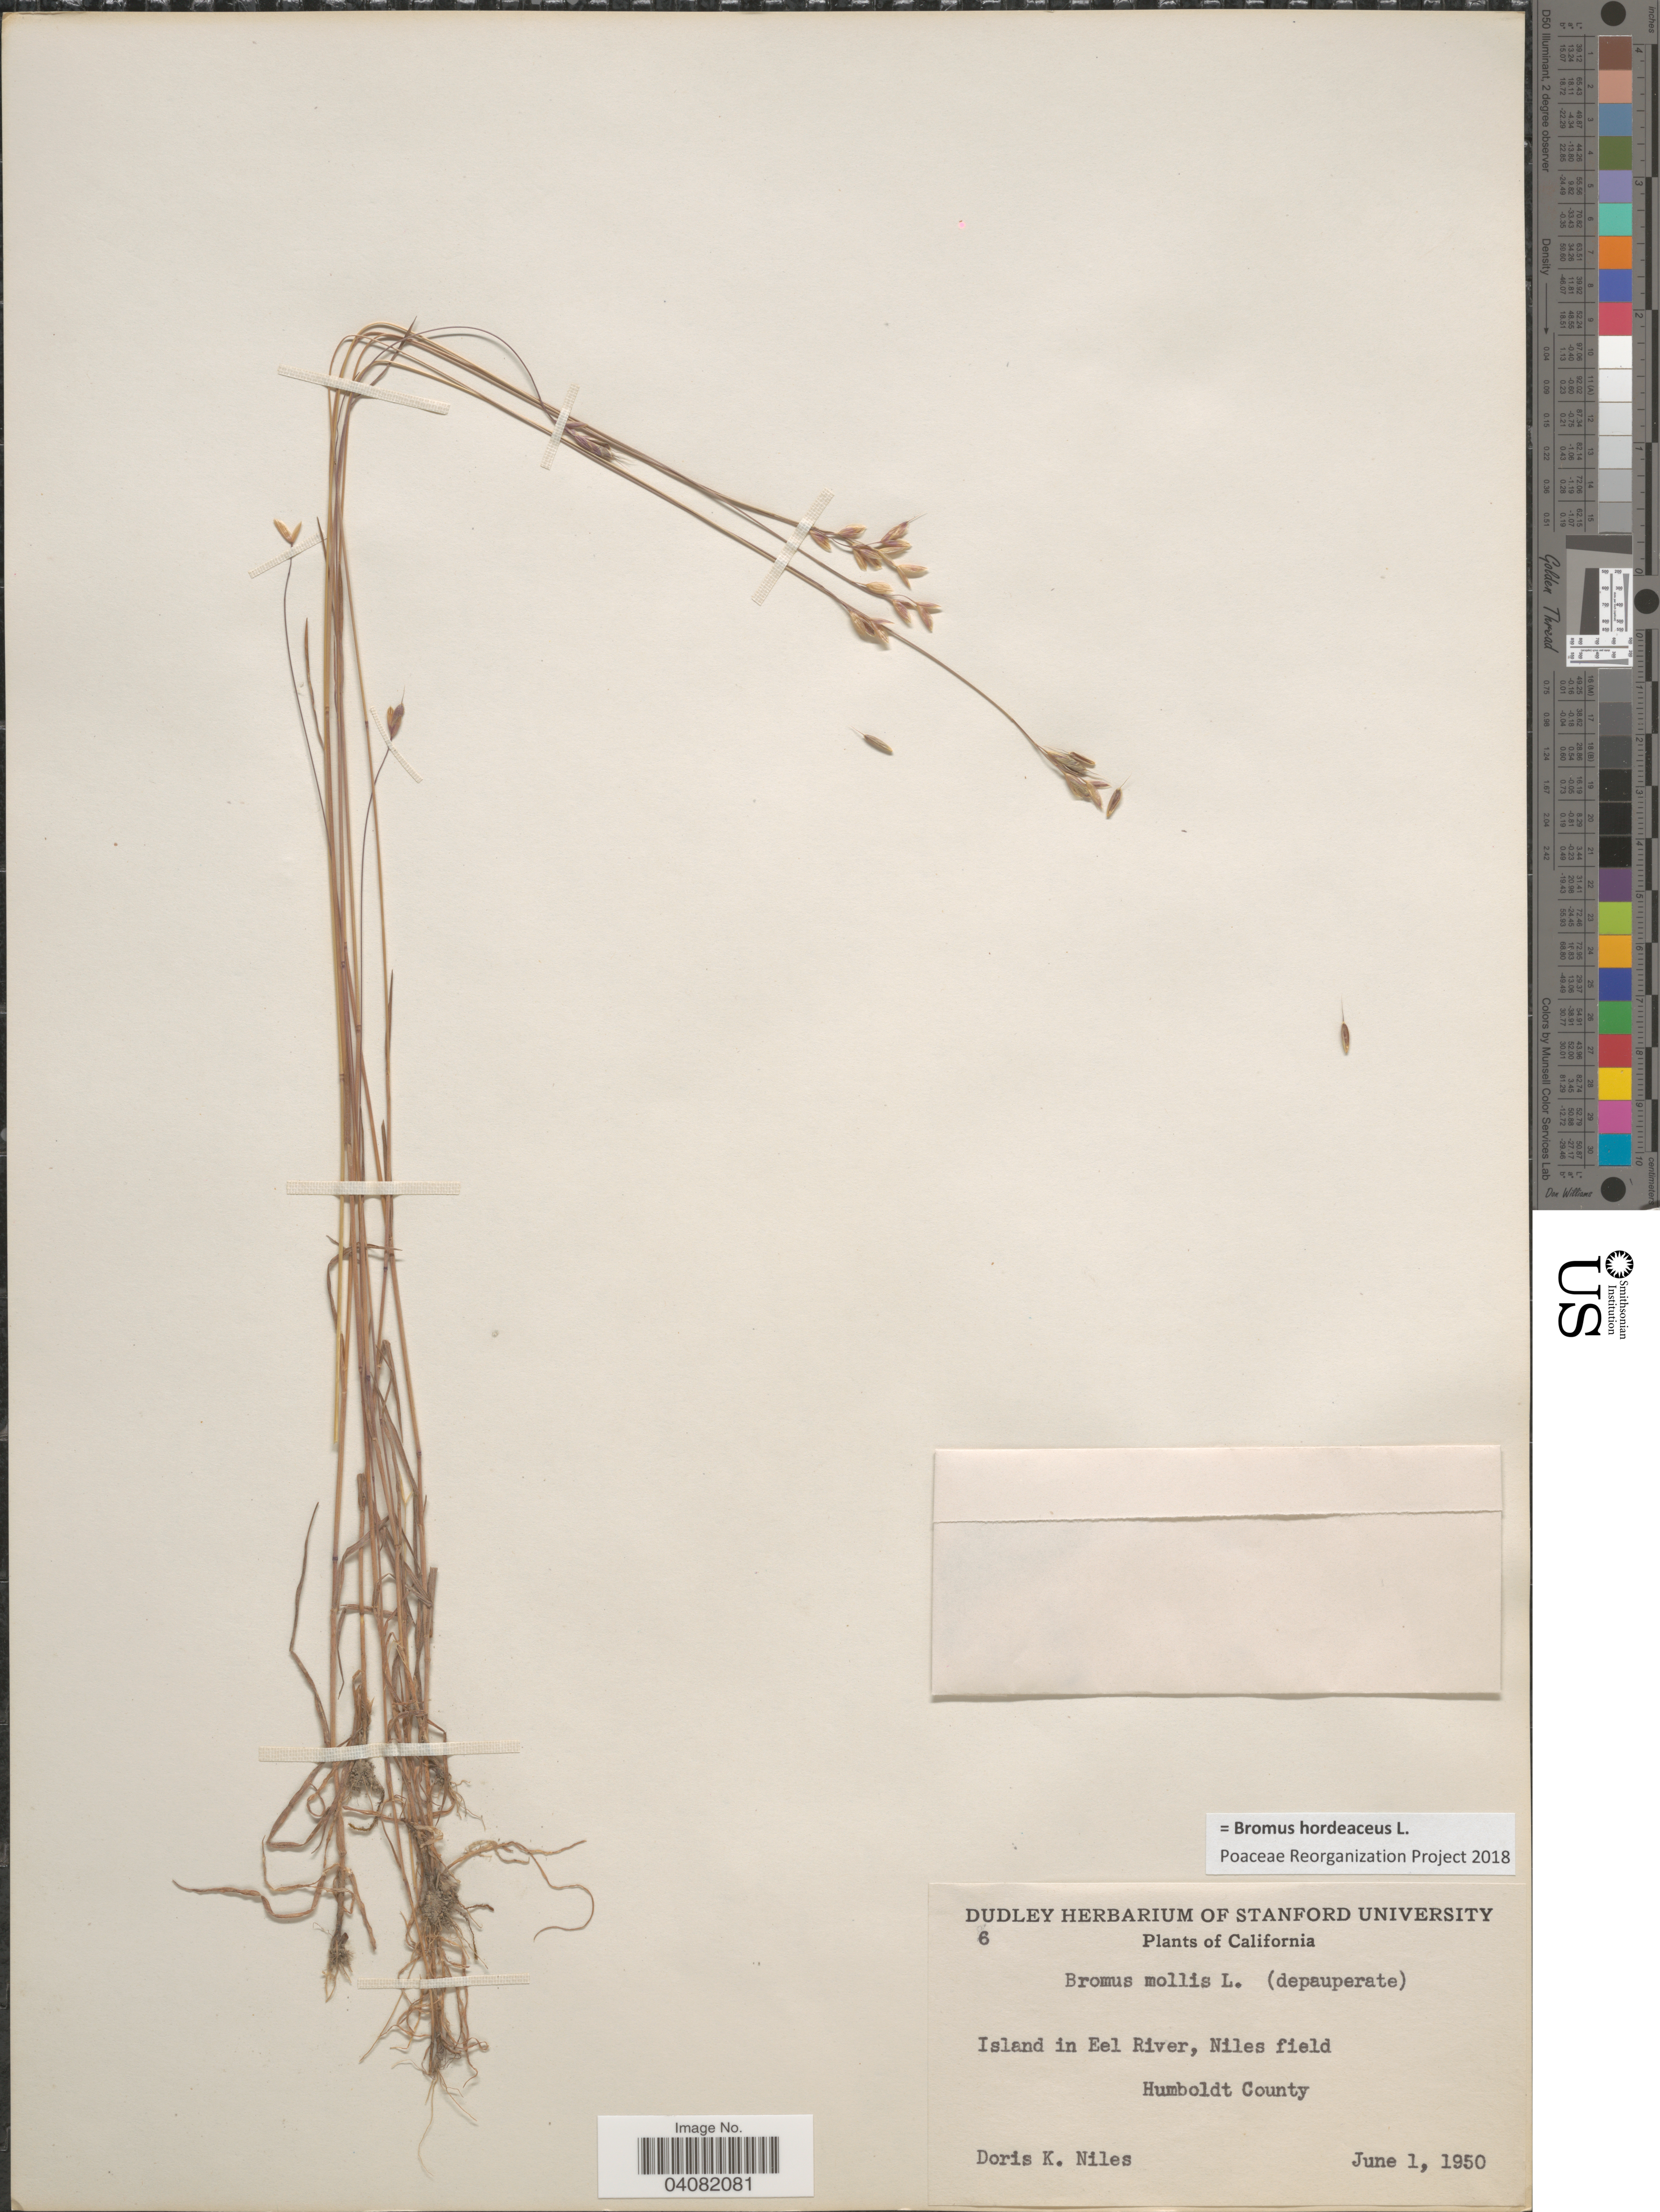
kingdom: Plantae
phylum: Tracheophyta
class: Liliopsida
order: Poales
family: Poaceae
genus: Bromus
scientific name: Bromus hordeaceus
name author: L.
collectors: D. Niles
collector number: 6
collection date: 1950-06-01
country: United States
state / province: California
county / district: Humboldt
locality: Island in Eel River, Niles field. Humboldt County.